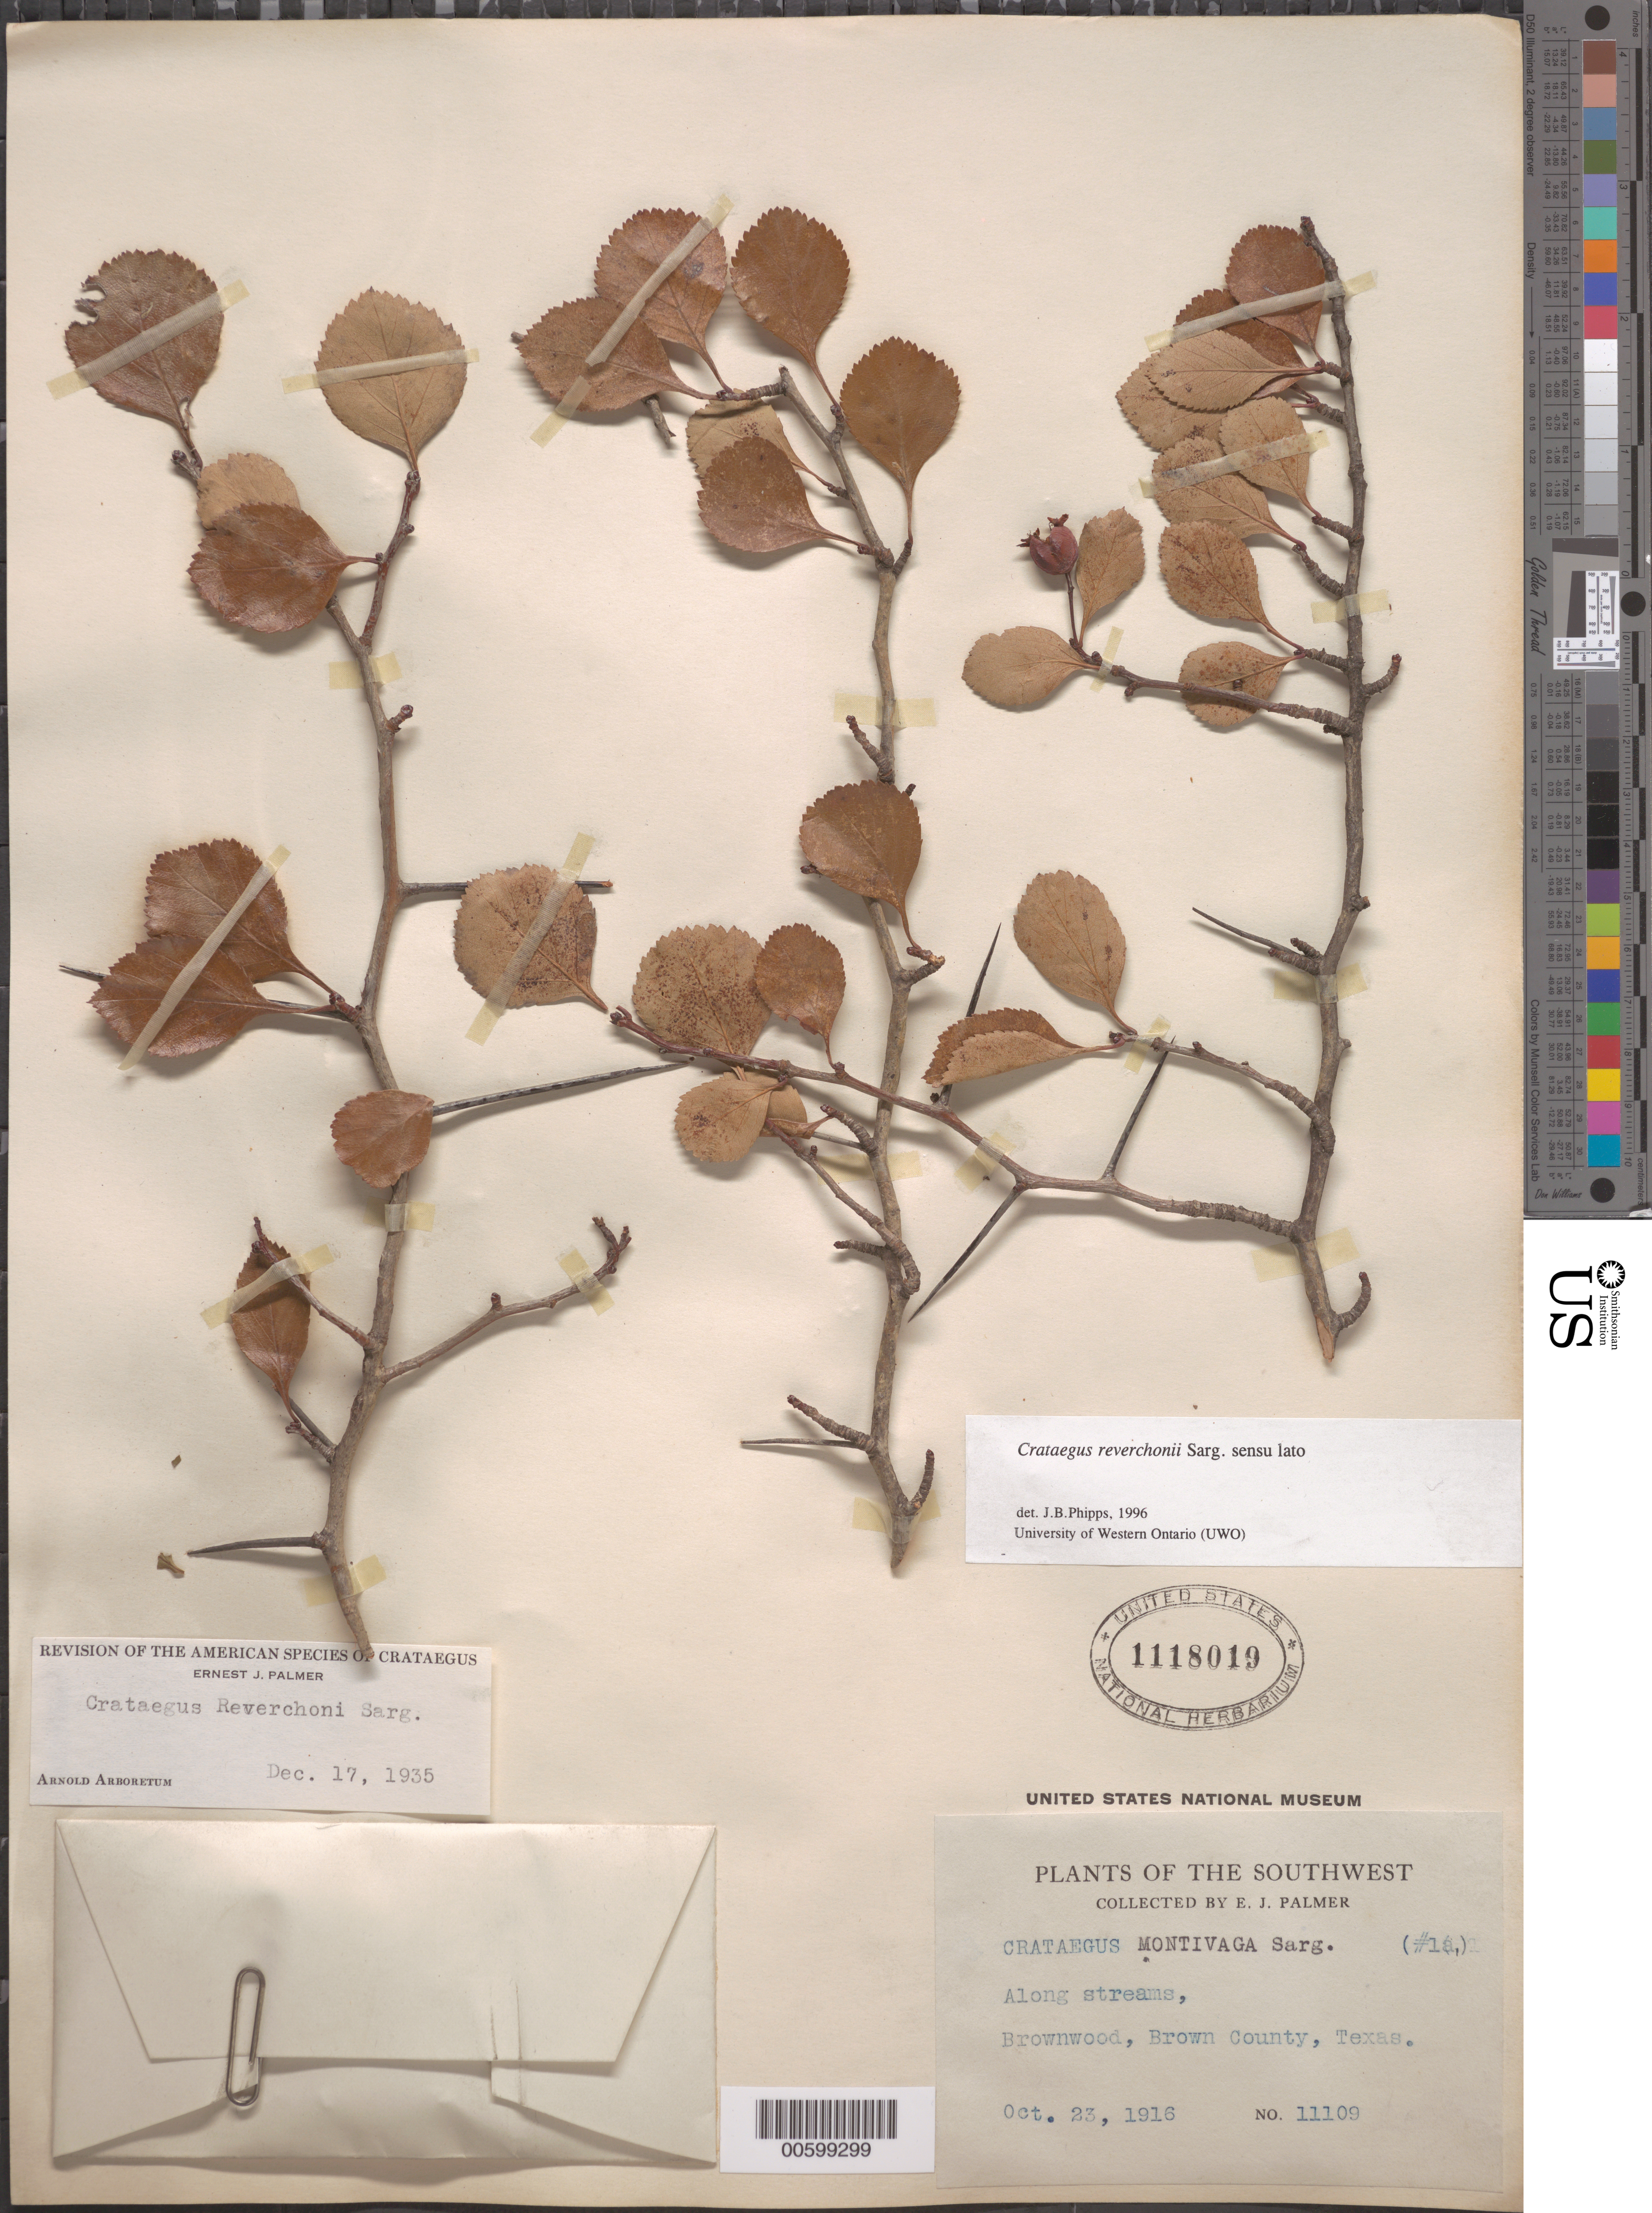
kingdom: Plantae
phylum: Tracheophyta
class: Magnoliopsida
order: Rosales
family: Rosaceae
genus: Crataegus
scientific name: Crataegus reverchonii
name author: Sarg.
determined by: Palmer, E. J.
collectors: E. J. Palmer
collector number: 11109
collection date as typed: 23 Oct 1916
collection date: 1916-10-23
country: United States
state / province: Texas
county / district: Brown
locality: Brownwood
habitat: Along streams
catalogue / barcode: US 1118019